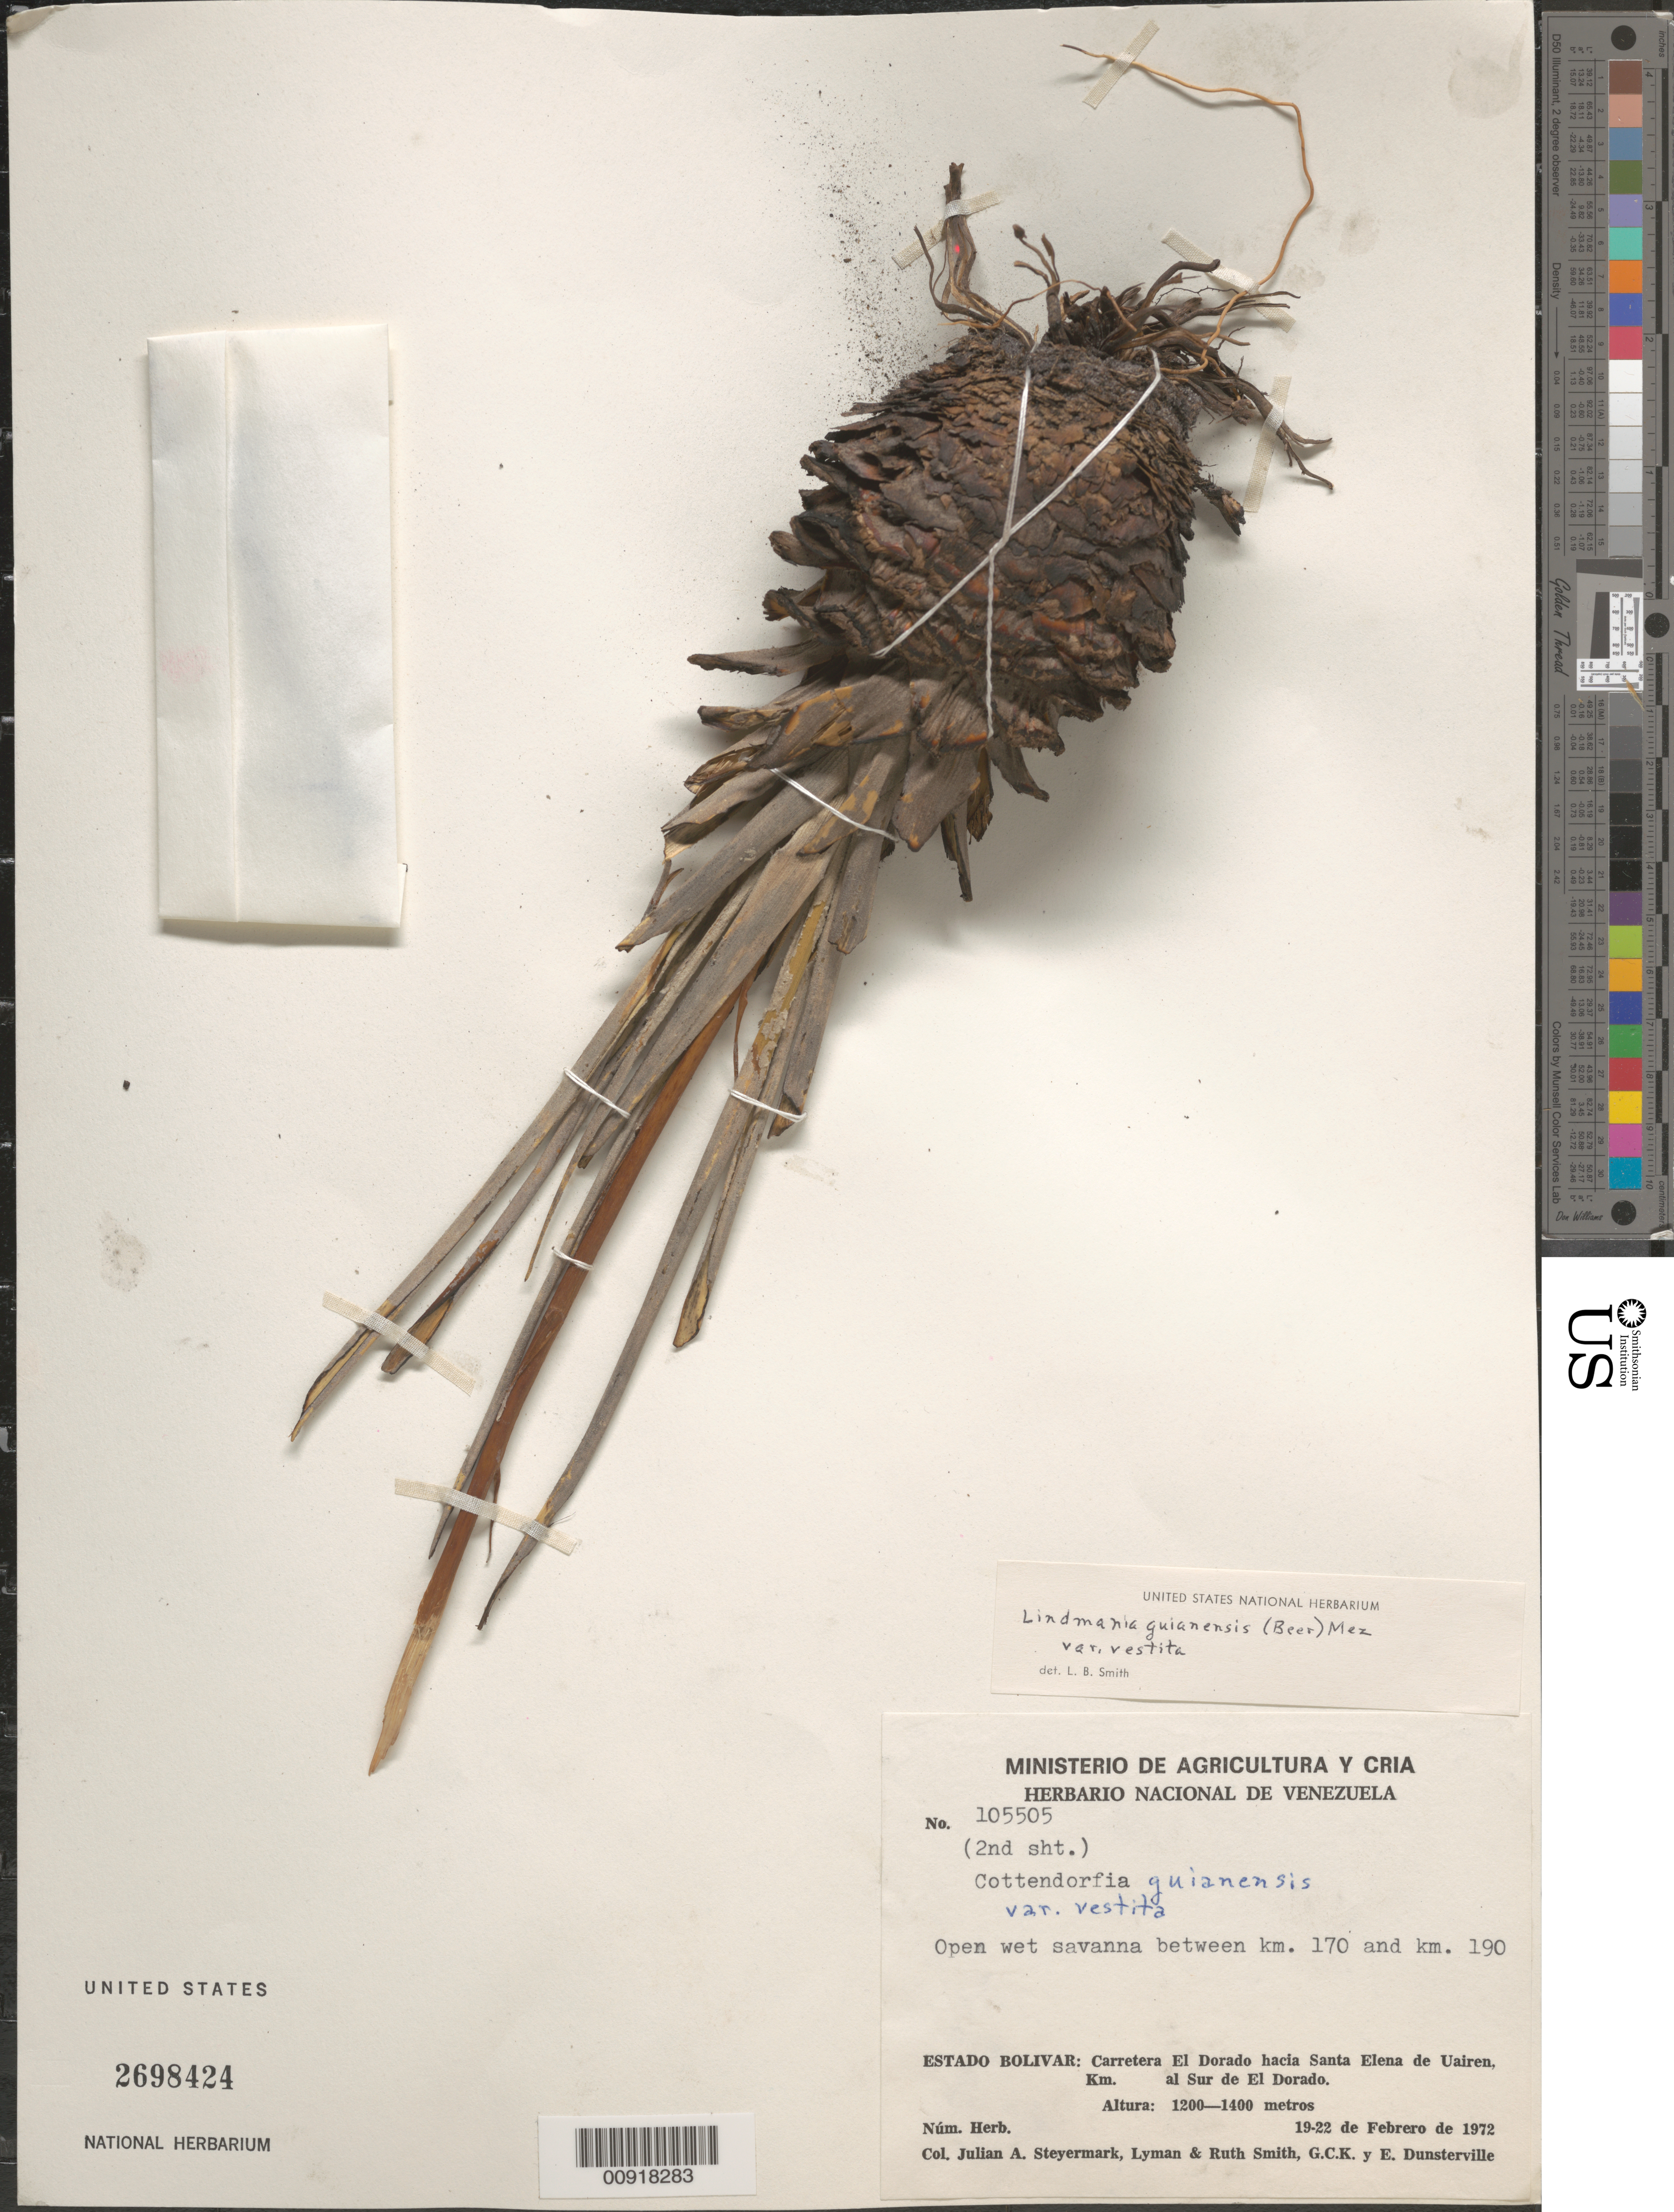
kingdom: Plantae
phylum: Tracheophyta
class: Liliopsida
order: Poales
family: Bromeliaceae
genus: Lindmania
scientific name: Lindmania guianensis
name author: (Beer) Mez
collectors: J. Steyermark, L. Smith, R. C. Smith, G. C. K. Dunsterville & E. Dunsterville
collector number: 105505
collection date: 1972-02-19/1972-02-22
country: Venezuela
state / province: Bolivar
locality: Open wet savanna between km. 170 and km. 190. Carretera El Dorado hacia Santa Elena de Uairen, Km. al Sur de El Dorado.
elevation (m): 1200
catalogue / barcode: US 2698424